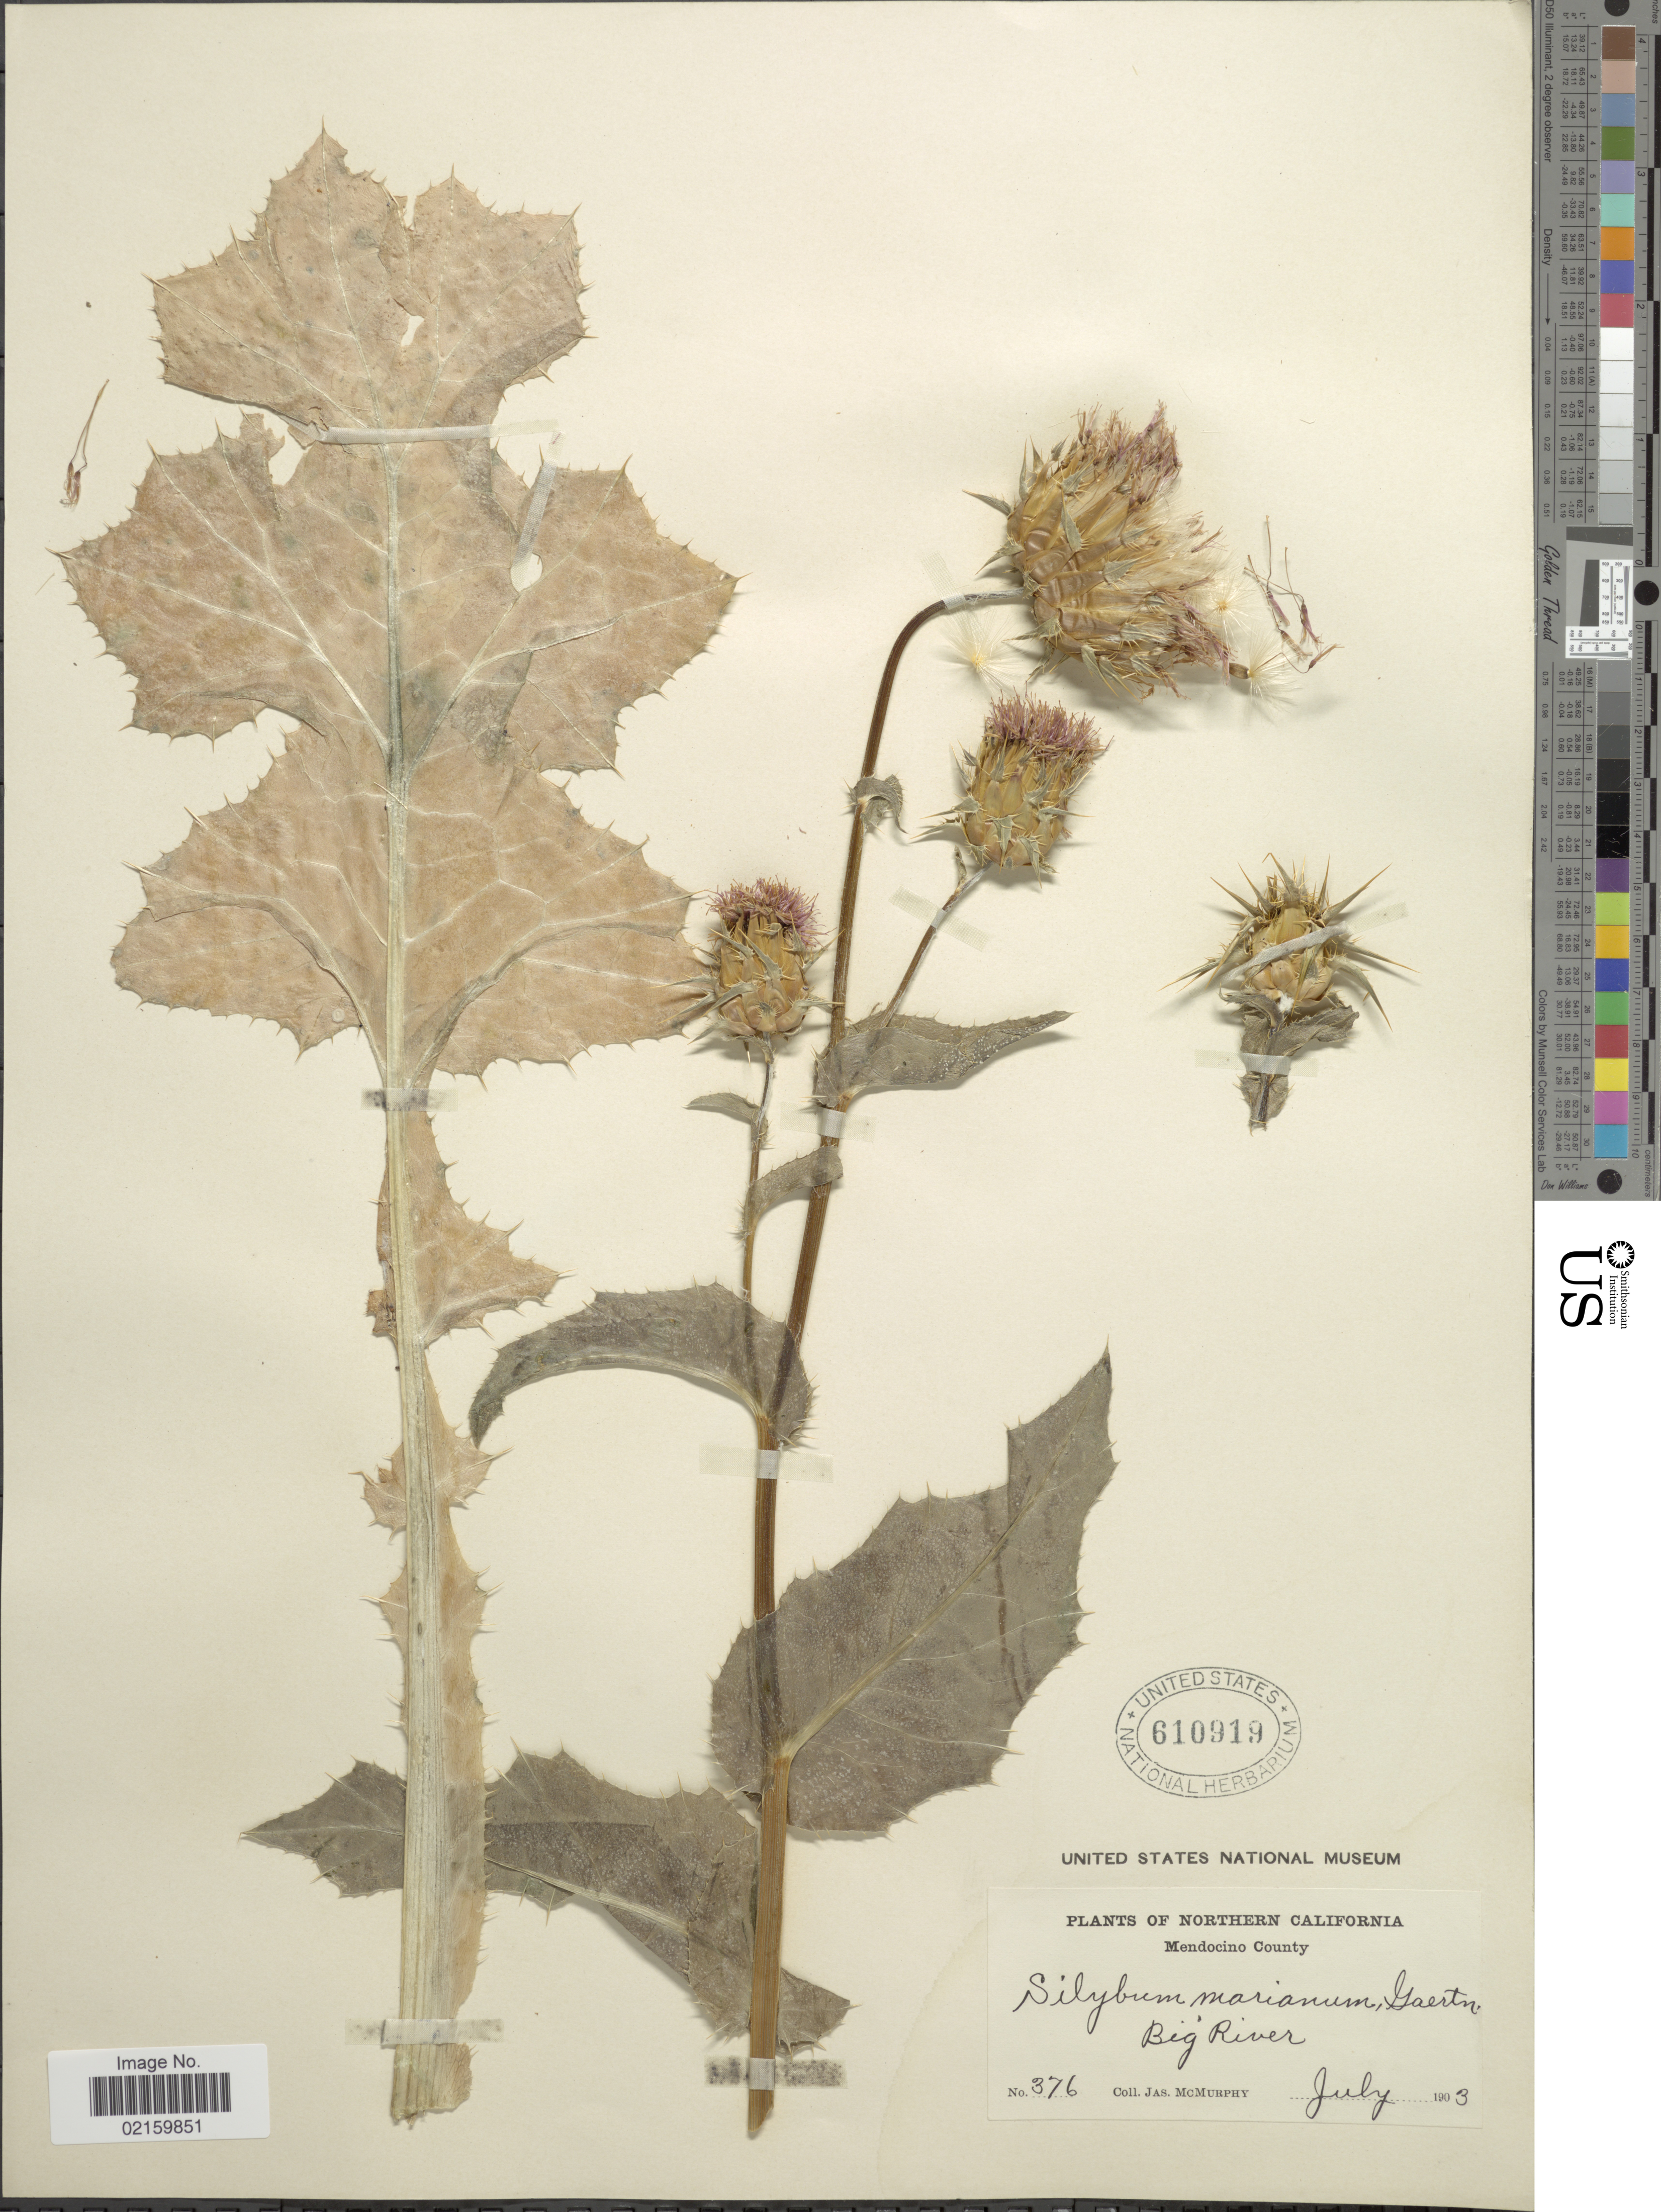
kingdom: Plantae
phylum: Tracheophyta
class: Magnoliopsida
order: Asterales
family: Asteraceae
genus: Silybum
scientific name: Silybum marianum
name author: (L.) Gaertn.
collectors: J. McMurphy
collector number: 376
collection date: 1903-07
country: United States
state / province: California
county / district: Mendocino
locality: Northern California. Mendocino County, Big River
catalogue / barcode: US 610919